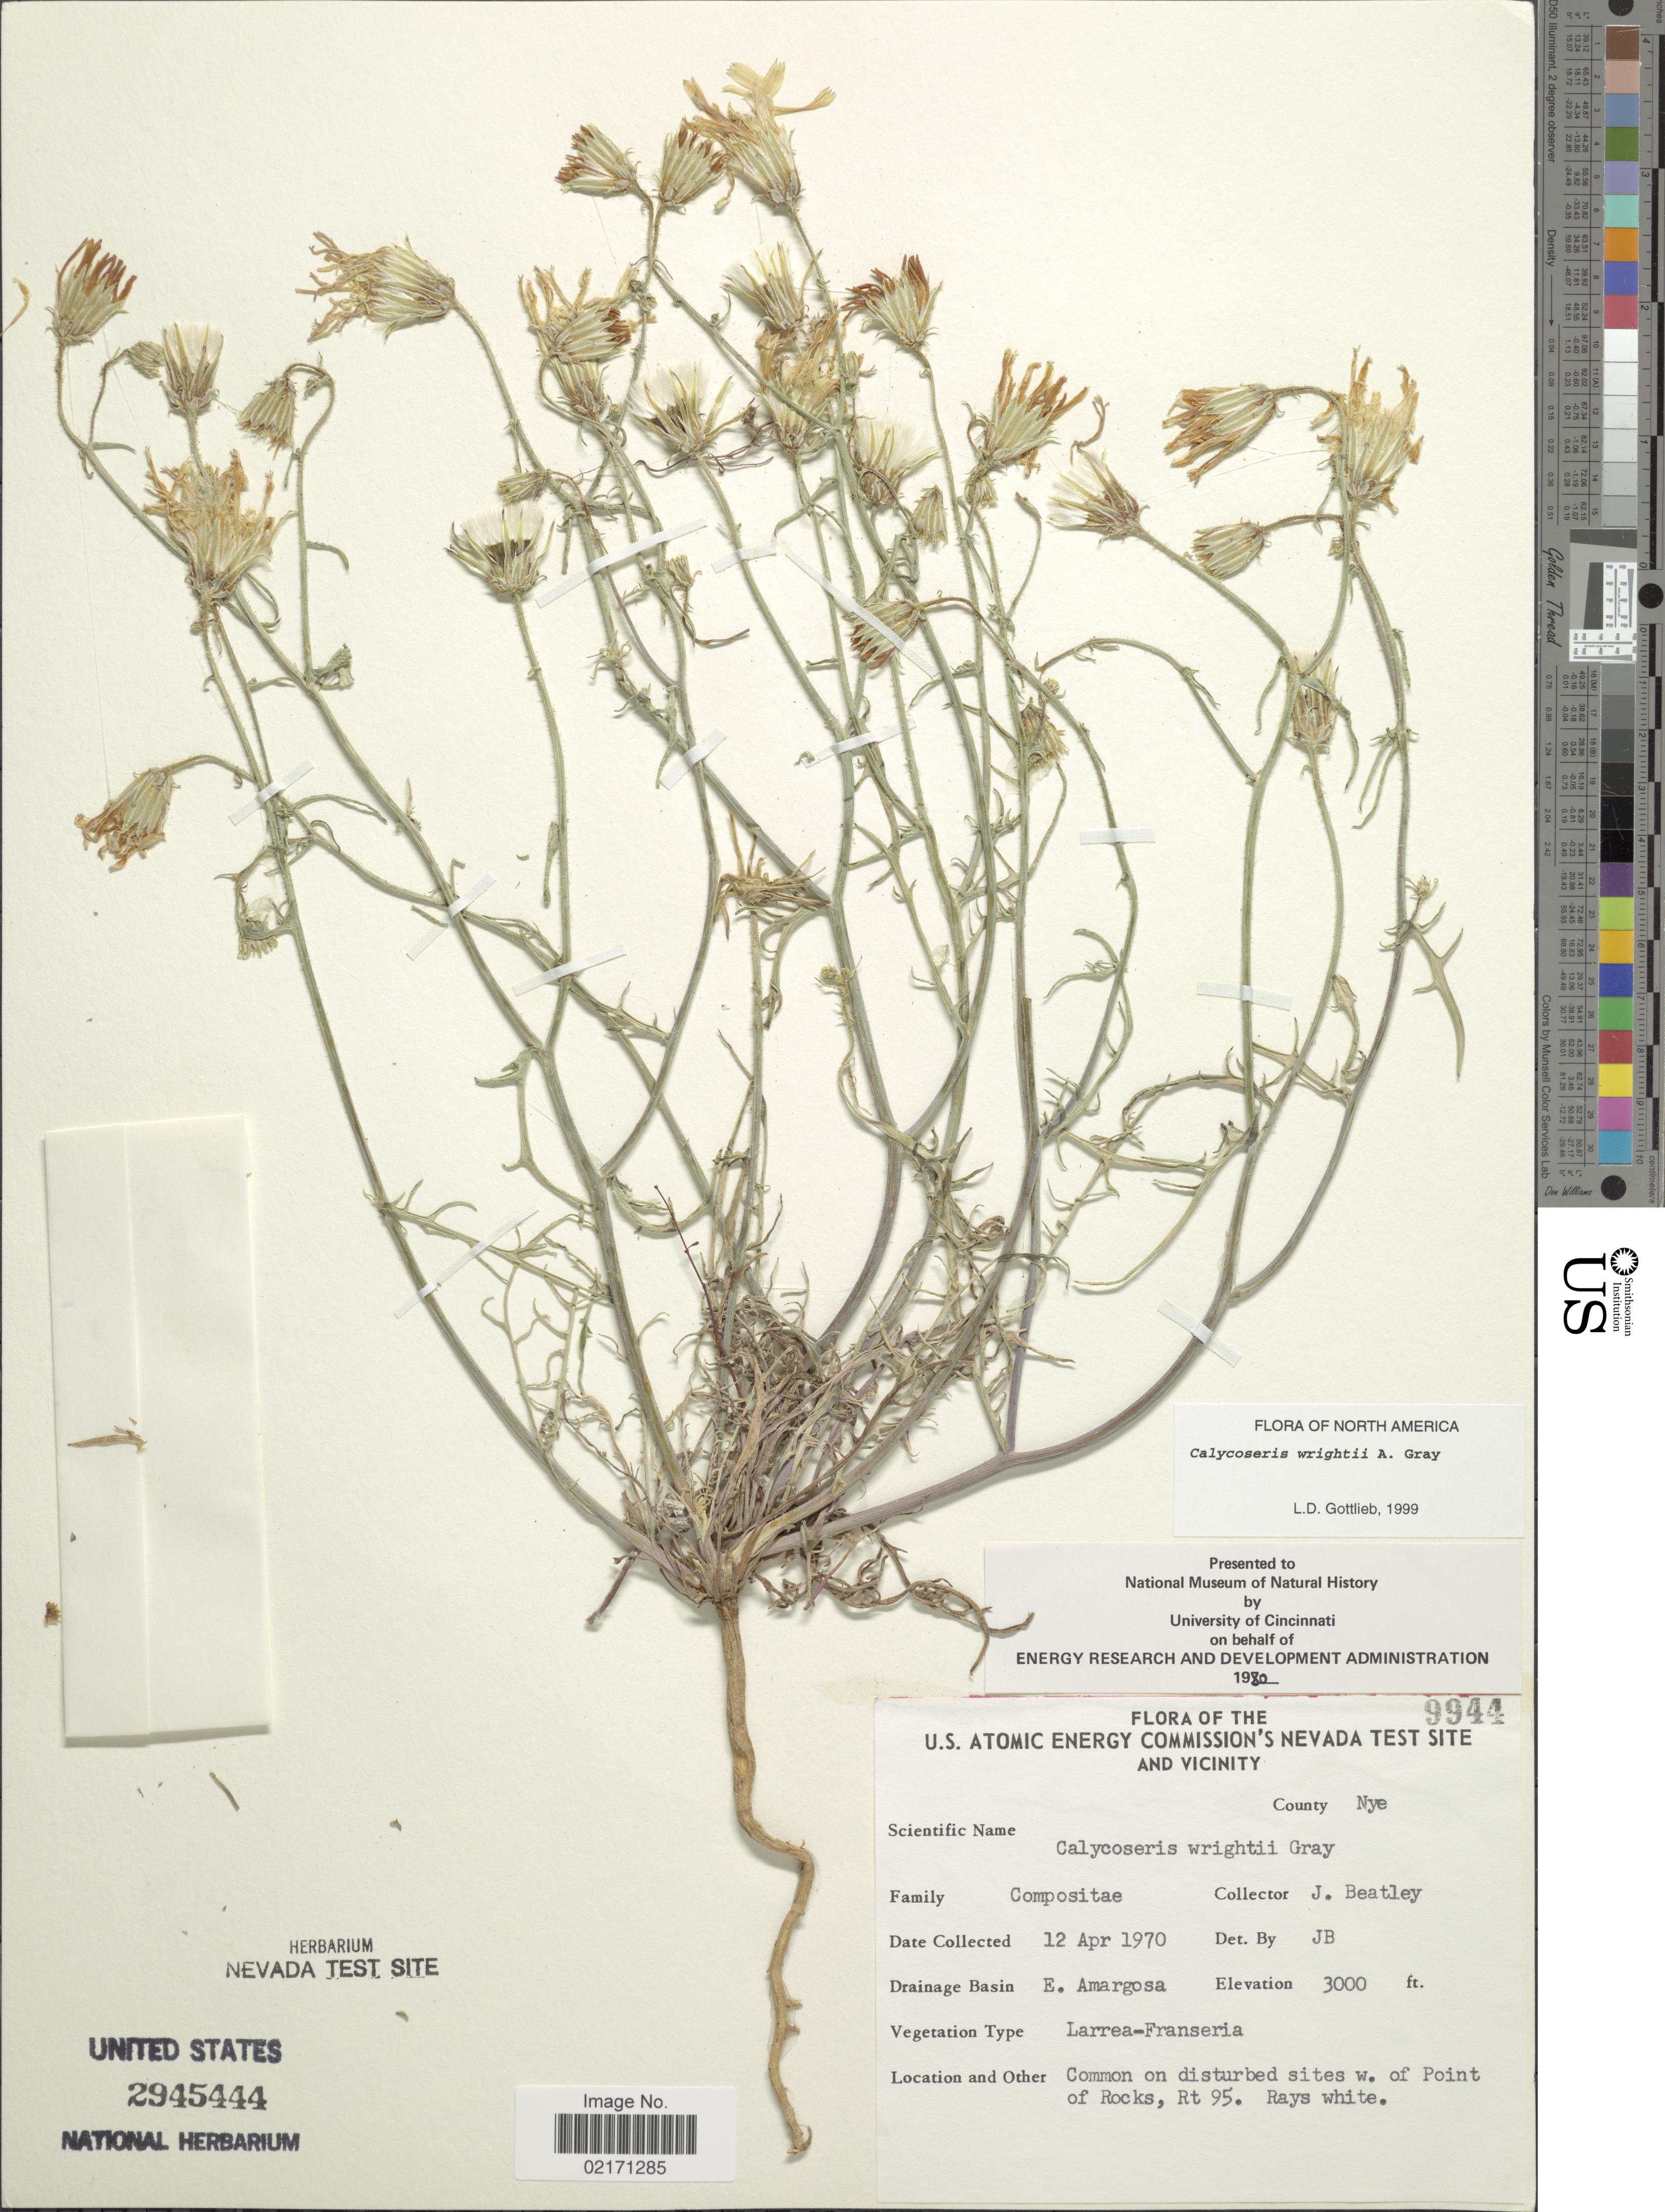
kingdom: Plantae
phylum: Tracheophyta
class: Magnoliopsida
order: Asterales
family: Asteraceae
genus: Calycoseris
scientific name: Calycoseris wrightii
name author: A. Gray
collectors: J. C. Beatley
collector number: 9944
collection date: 1970-04-12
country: United States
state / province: Nevada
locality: U.S. Atomic Energie Commison Nevada Test Site and vicinity. sites w. of Point of Rocks, Rt. 95. County Nye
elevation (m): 914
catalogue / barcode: US 2945444